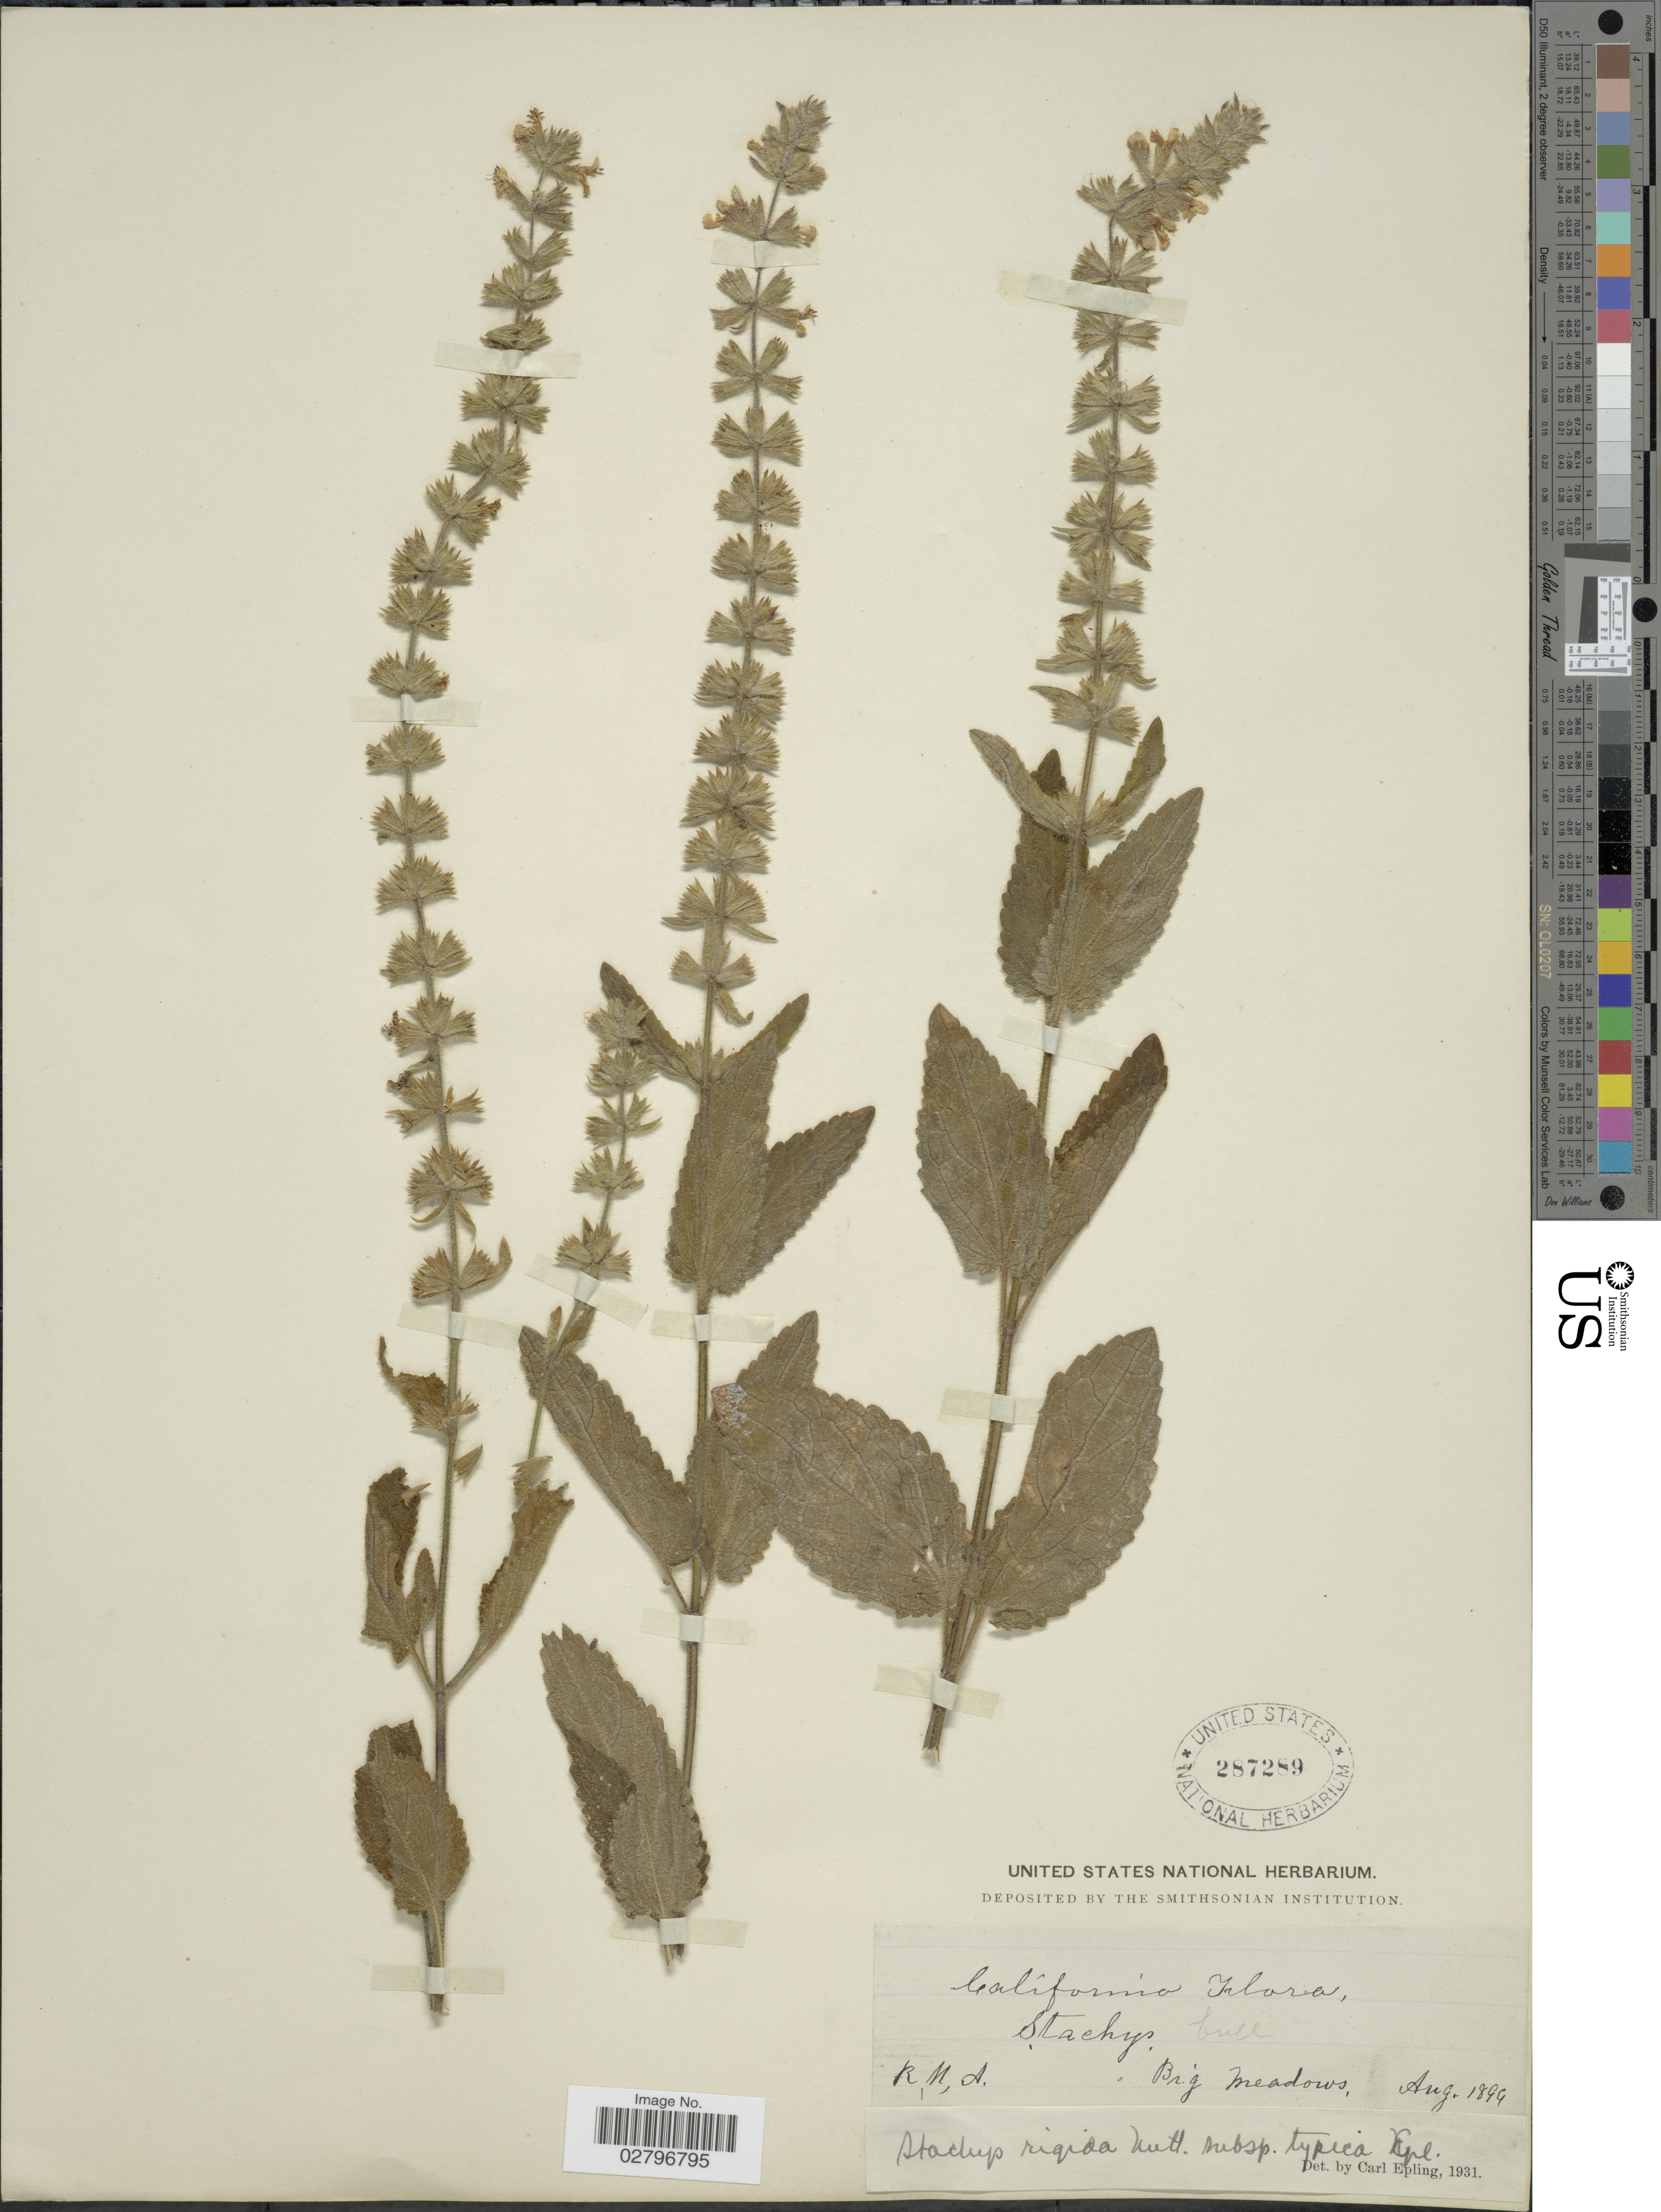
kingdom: Plantae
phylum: Tracheophyta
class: Magnoliopsida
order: Lamiales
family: Lamiaceae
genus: Stachys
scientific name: Stachys rigida subsp. typica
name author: Epling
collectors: R. Austin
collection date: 1894-08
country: United States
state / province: California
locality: Big meadows.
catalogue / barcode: US 287289